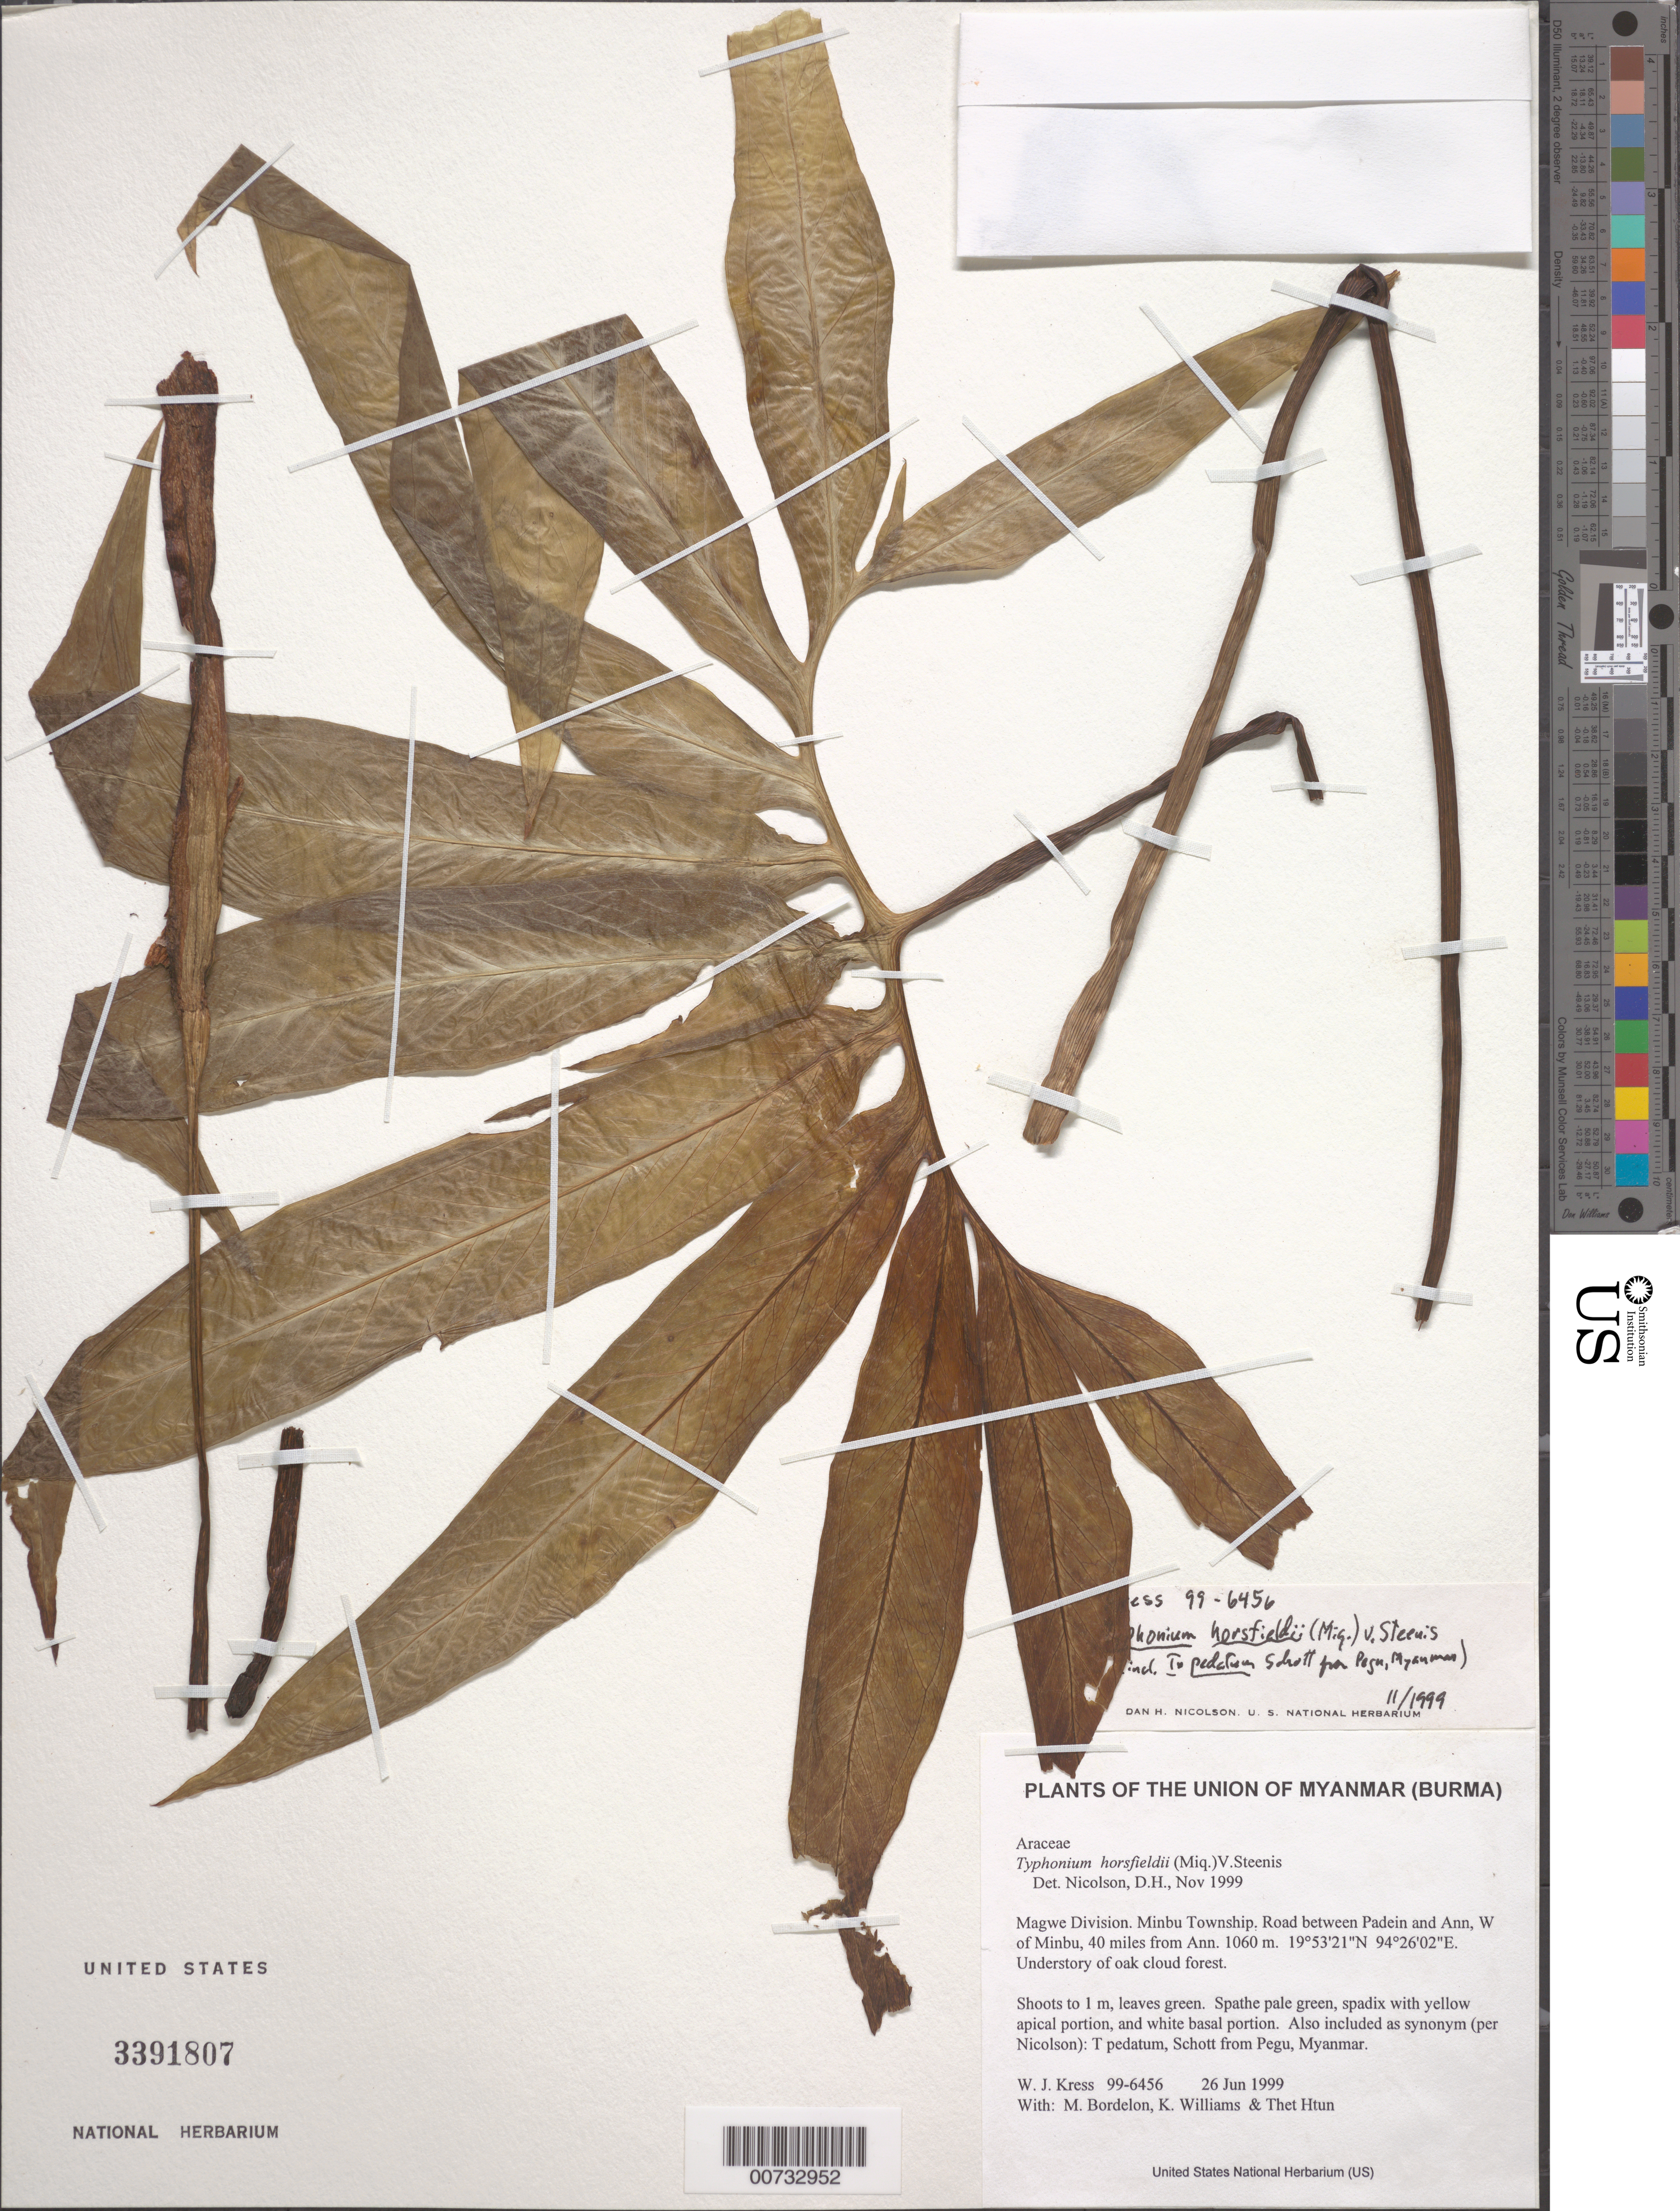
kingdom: Plantae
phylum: Tracheophyta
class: Liliopsida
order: Alismatales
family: Araceae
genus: Typhonium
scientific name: Typhonium horsfieldii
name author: (Miq.) Steenis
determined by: Nicolson, Dan H.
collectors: W. J. Kress, M. Bordelon, K. J. Williams & Thet Htun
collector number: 99-6456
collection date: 1999-06-26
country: Myanmar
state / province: Magway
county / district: Minbu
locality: Road between Padein and Ann, W of Minbu, 40 miles from Ann.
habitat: Understory of oak cloud forest.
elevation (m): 1060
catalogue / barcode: US 3391807